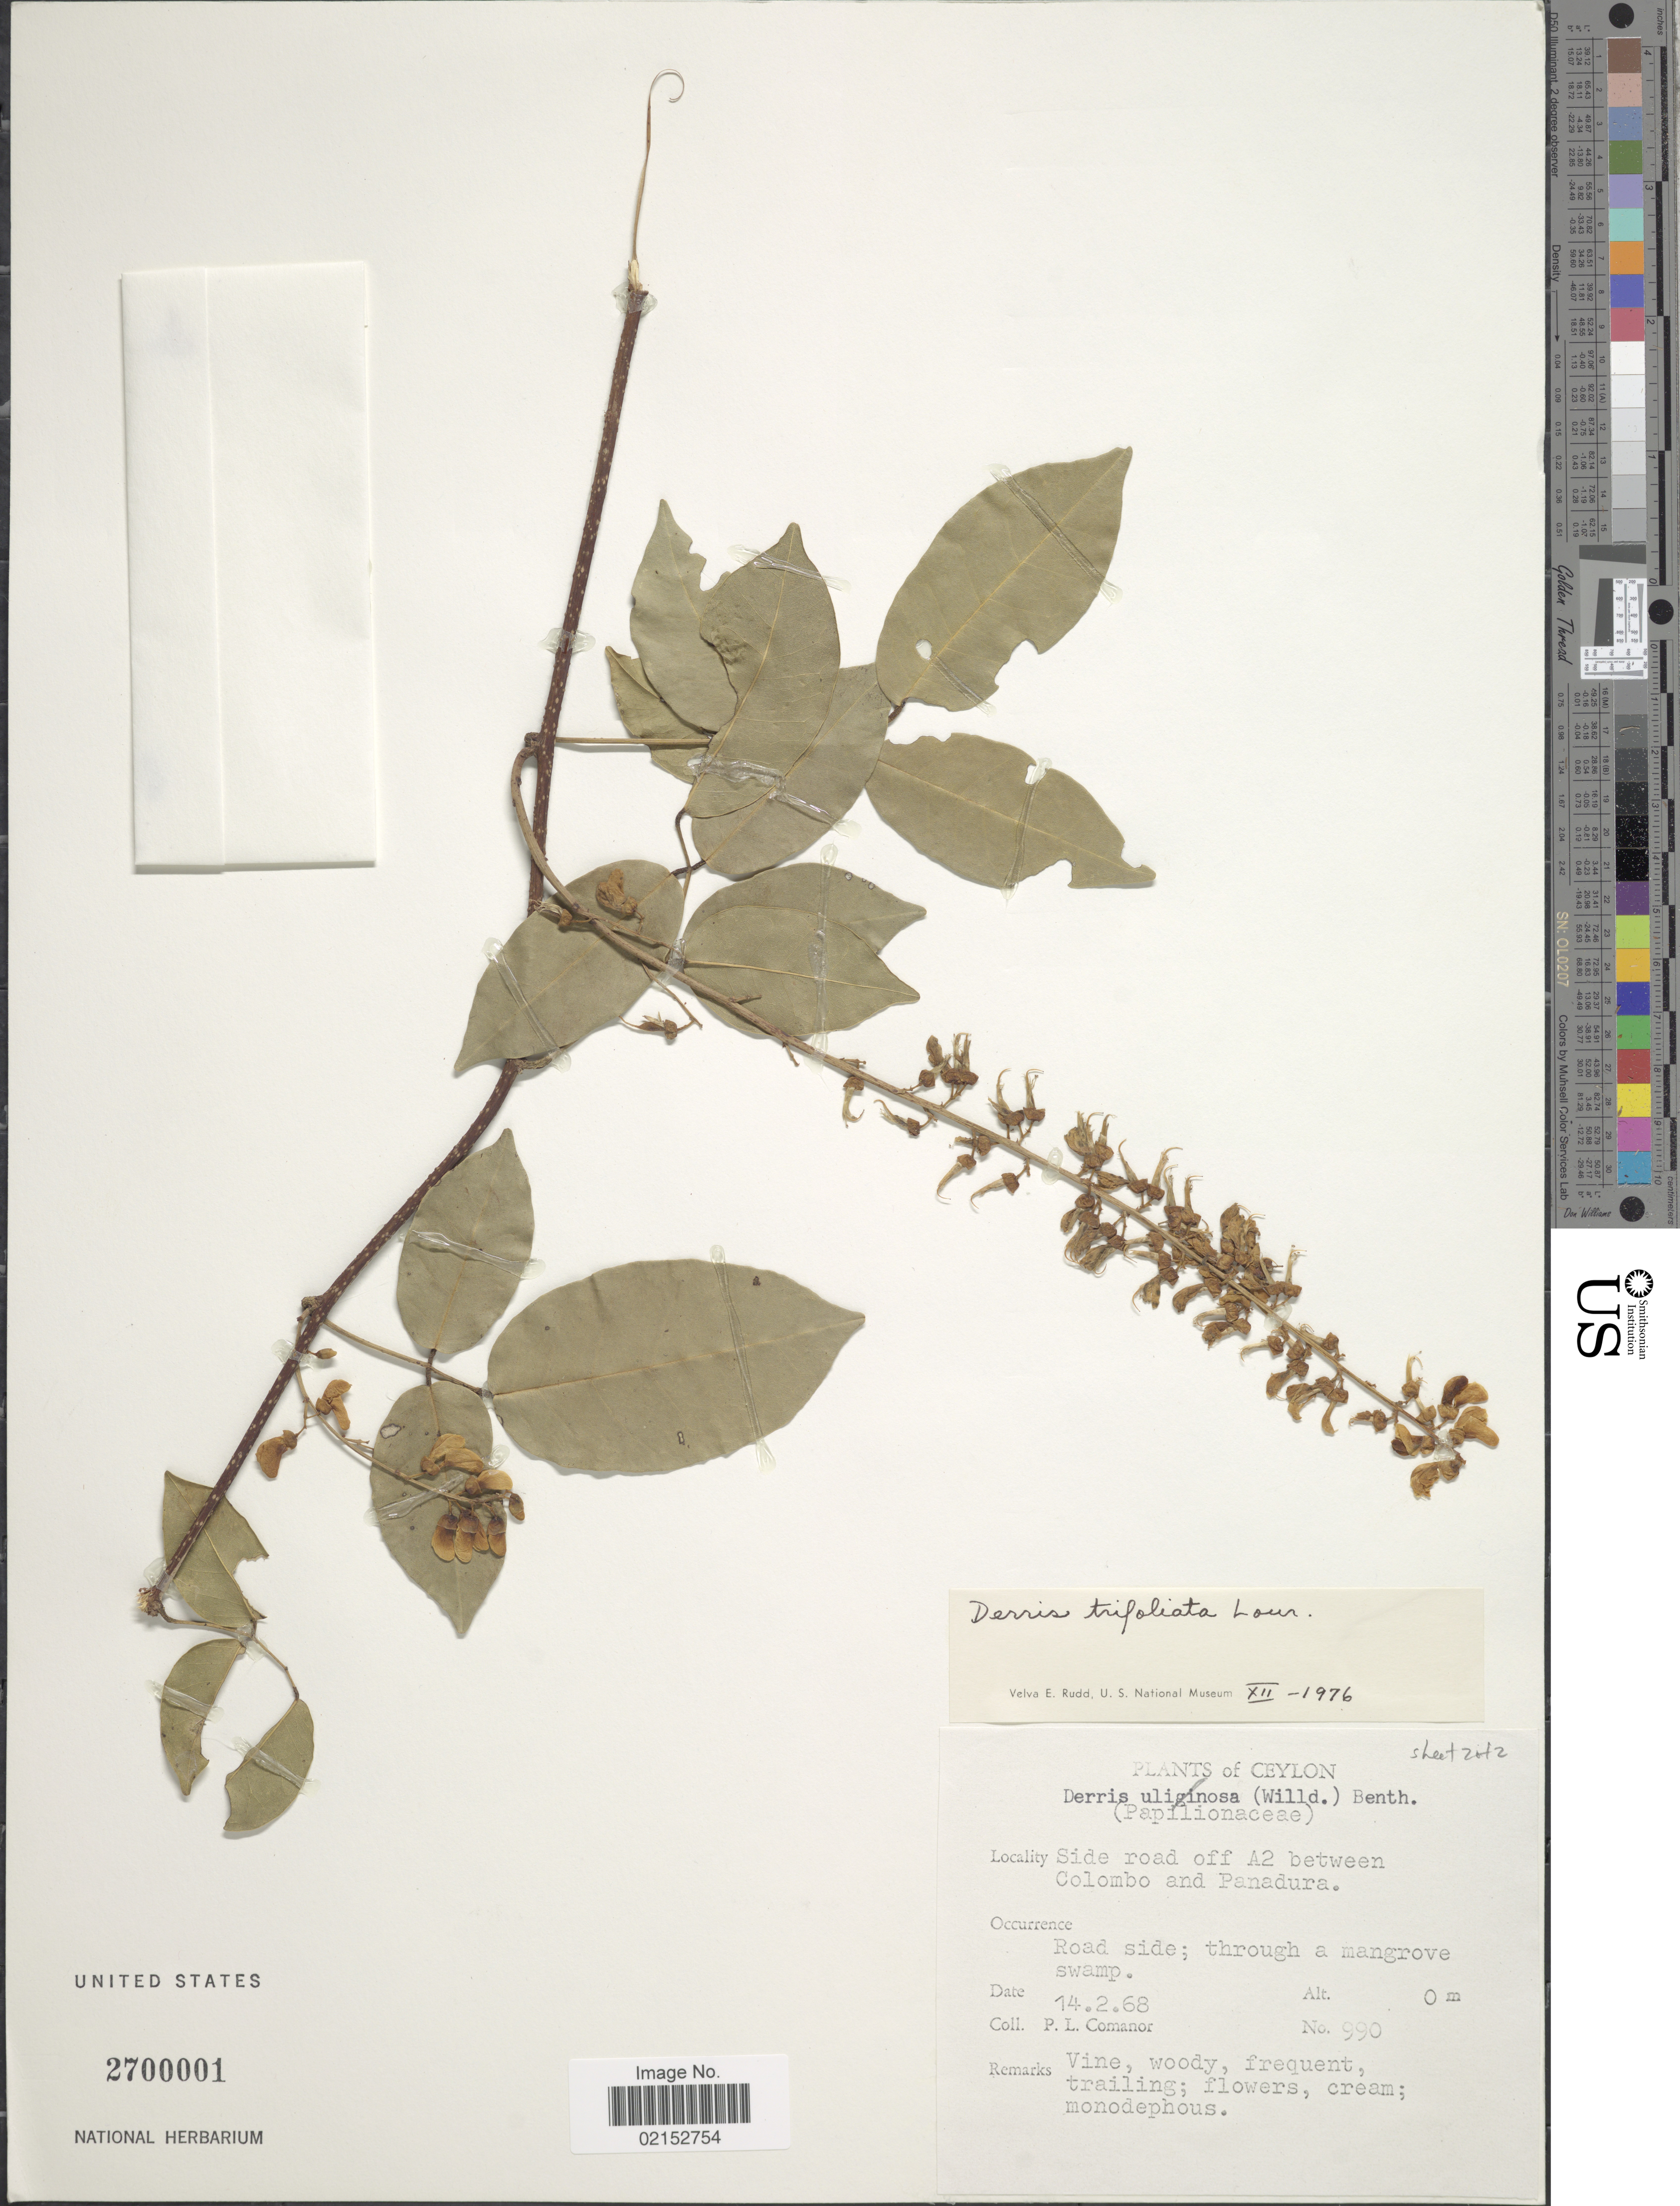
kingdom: Plantae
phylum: Tracheophyta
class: Magnoliopsida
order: Fabales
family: Fabaceae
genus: Derris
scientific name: Derris trifoliata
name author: Lour.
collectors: P. Comanor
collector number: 990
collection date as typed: Transcribed d/m/y: 14/2/68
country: Sri Lanka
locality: Ceylon, side road off A2 between Colombo and Panadura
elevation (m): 0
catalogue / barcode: US 2700001